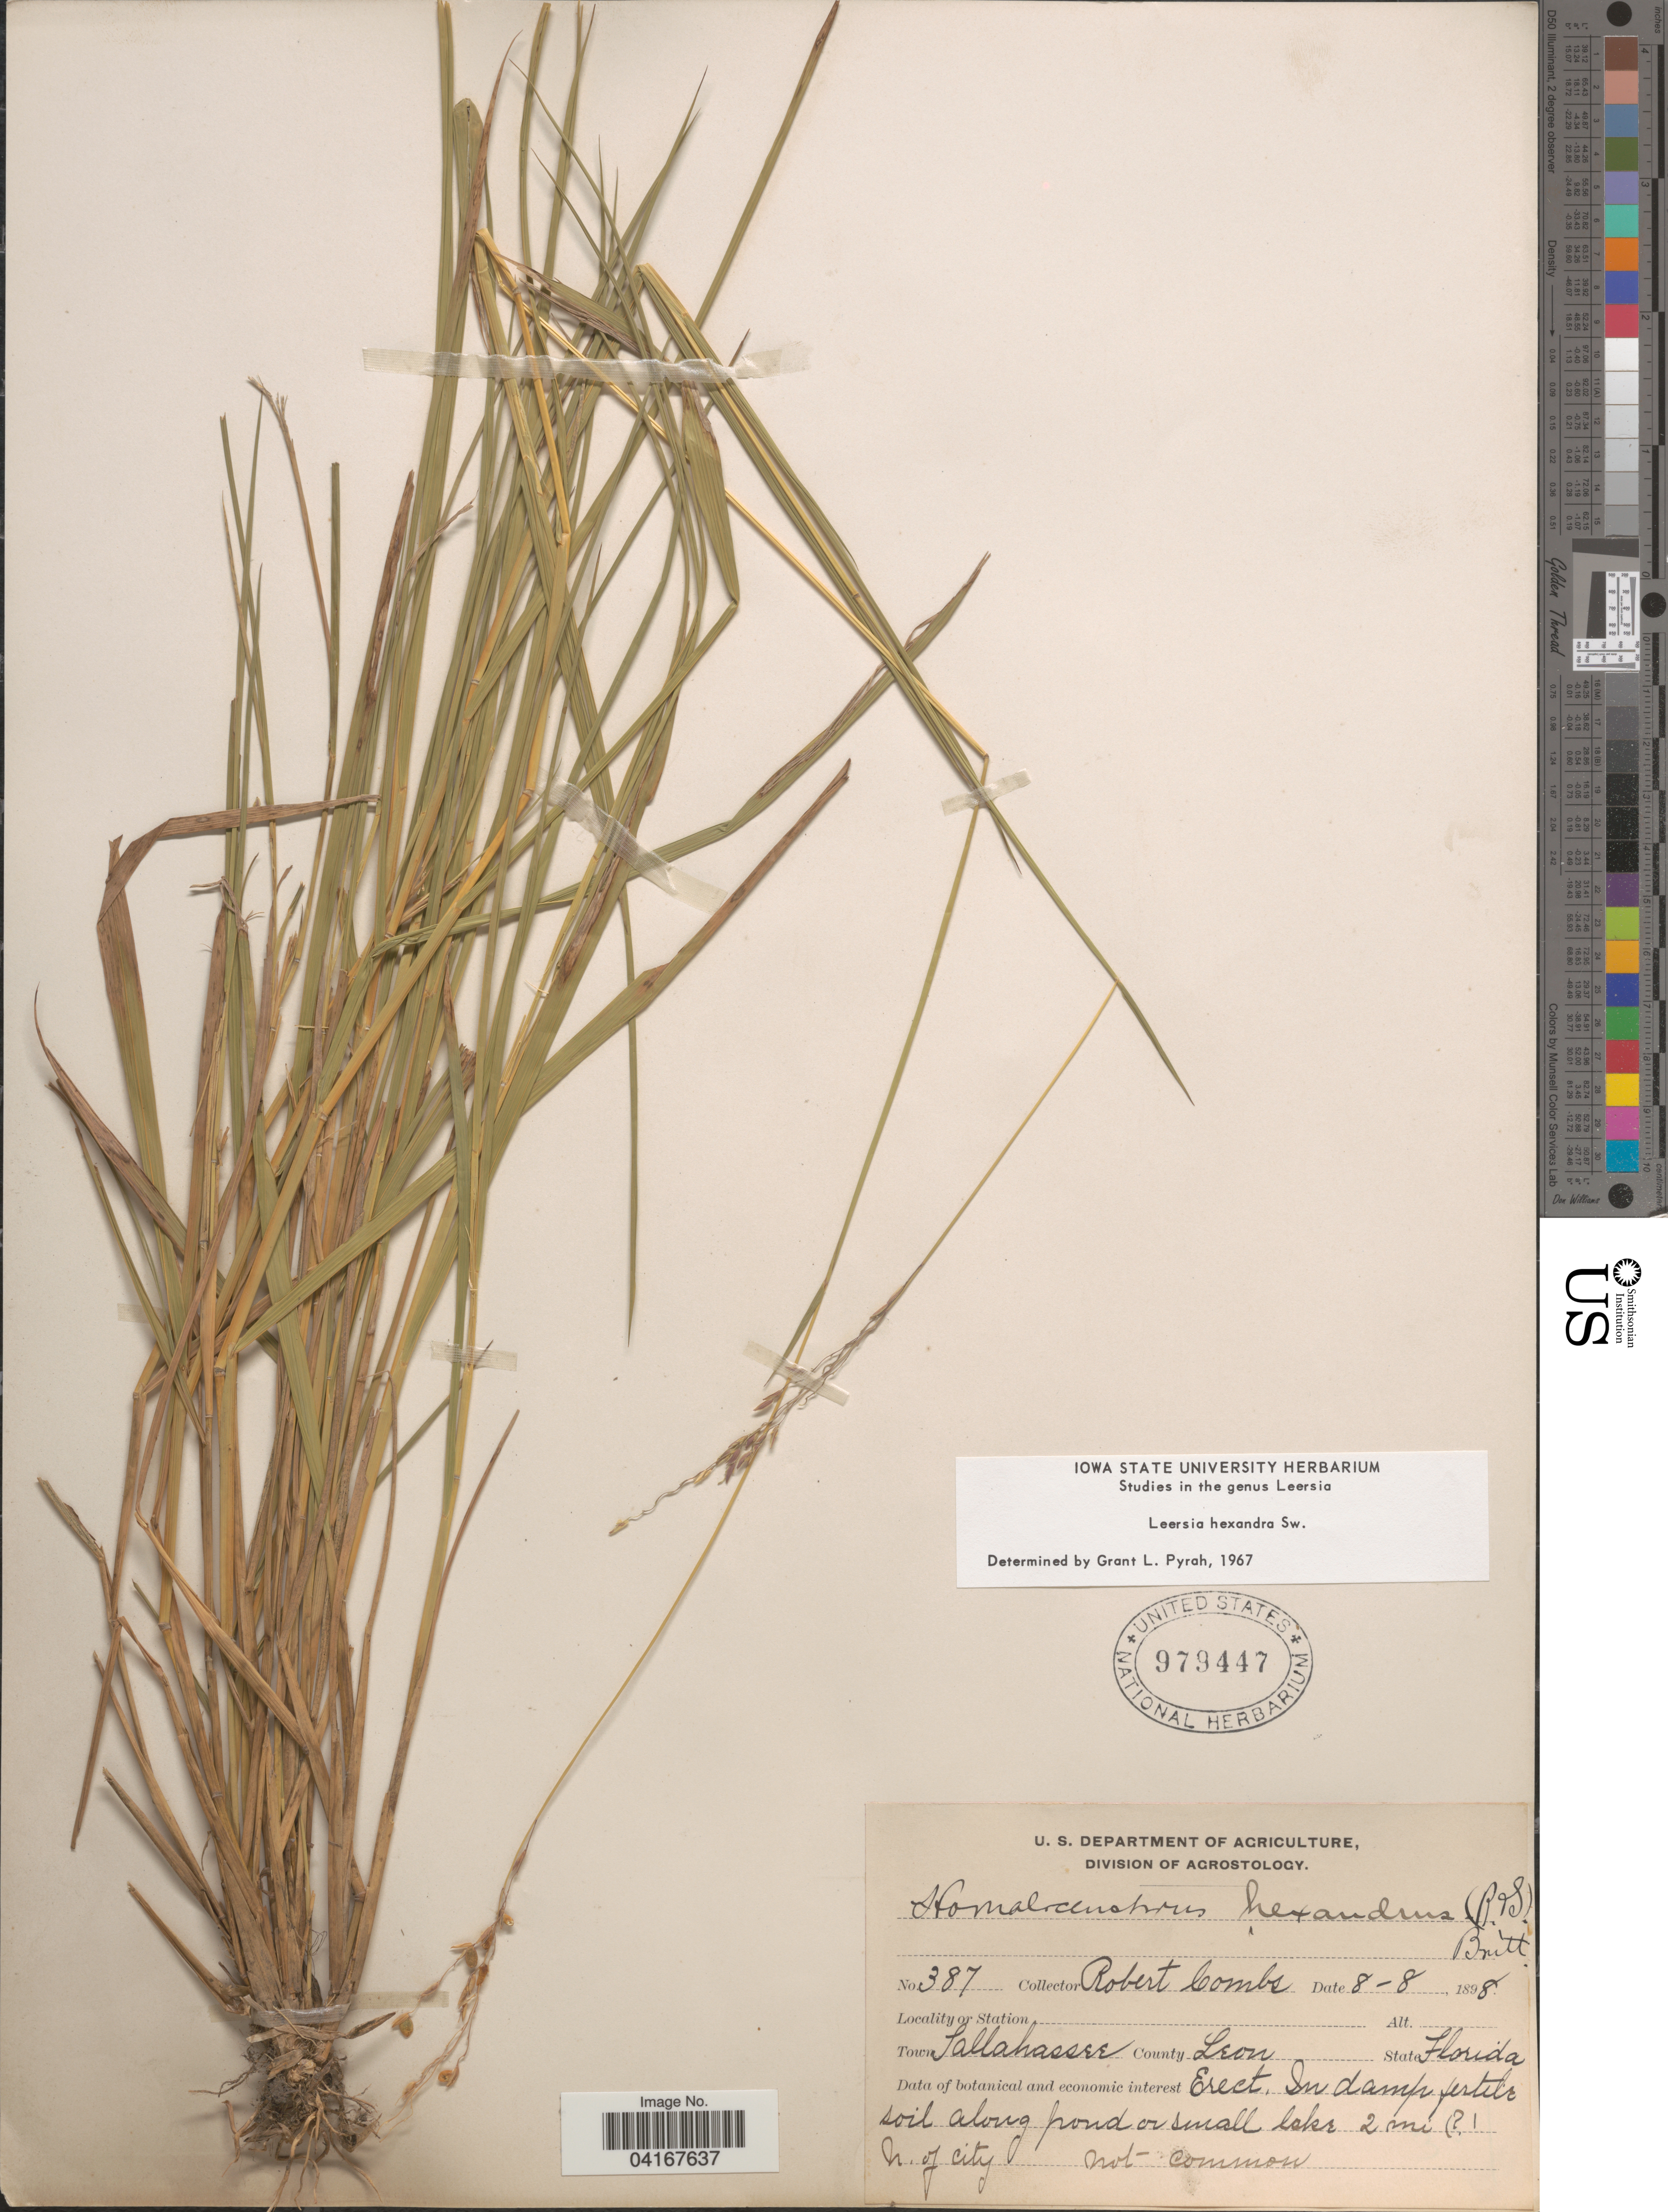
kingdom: Plantae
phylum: Tracheophyta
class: Liliopsida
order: Poales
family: Poaceae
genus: Leersia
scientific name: Leersia hexandra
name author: Sw.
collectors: R. Combs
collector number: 387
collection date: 1898-08-08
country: United States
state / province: Florida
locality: Town Tallahassee. County Leon.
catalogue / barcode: US 979447